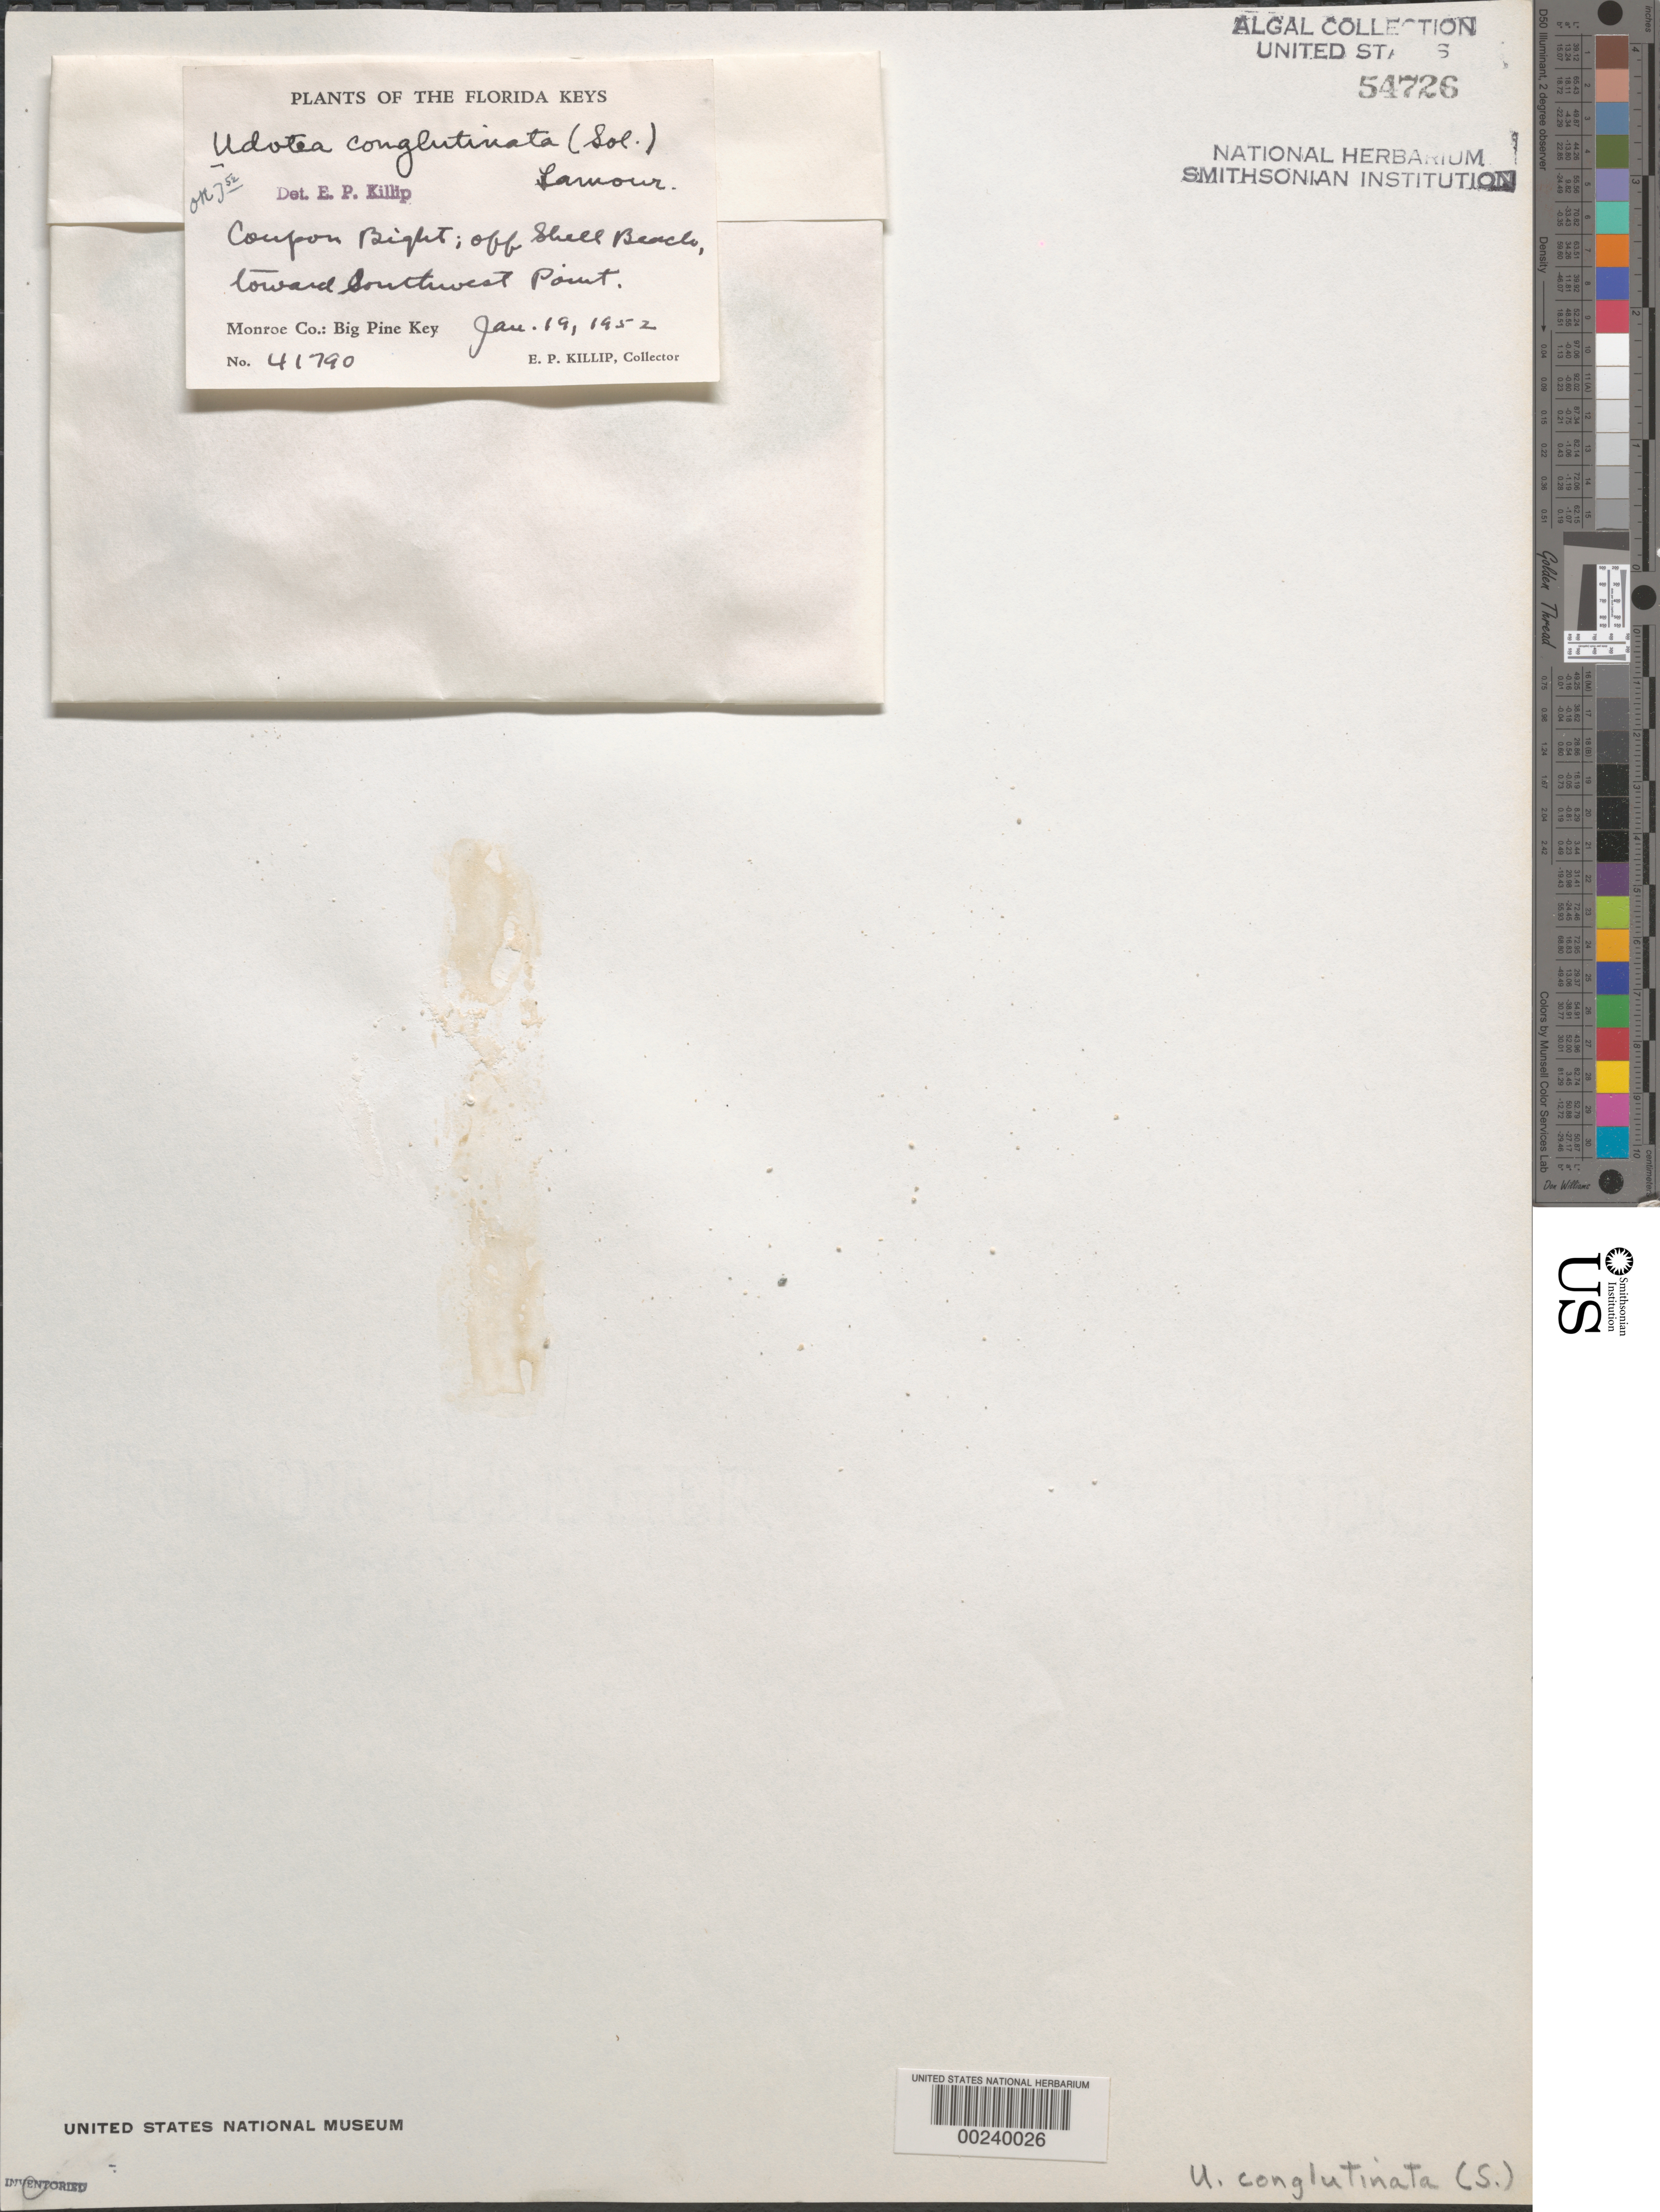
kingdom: Plantae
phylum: Chlorophyta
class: Ulvophyceae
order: Bryopsidales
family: Udoteaceae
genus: Udotea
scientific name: Udotea conglutinata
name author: (Ellis & Sol.) J.V.Lamouroux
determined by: Taylor, William R.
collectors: E. P. Killip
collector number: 41790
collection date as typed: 19 Jan 1952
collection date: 1952-01-19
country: United States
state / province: Florida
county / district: Monroe County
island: Big Pine Key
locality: Coupon Bight off Shell Beach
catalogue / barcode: US 54726